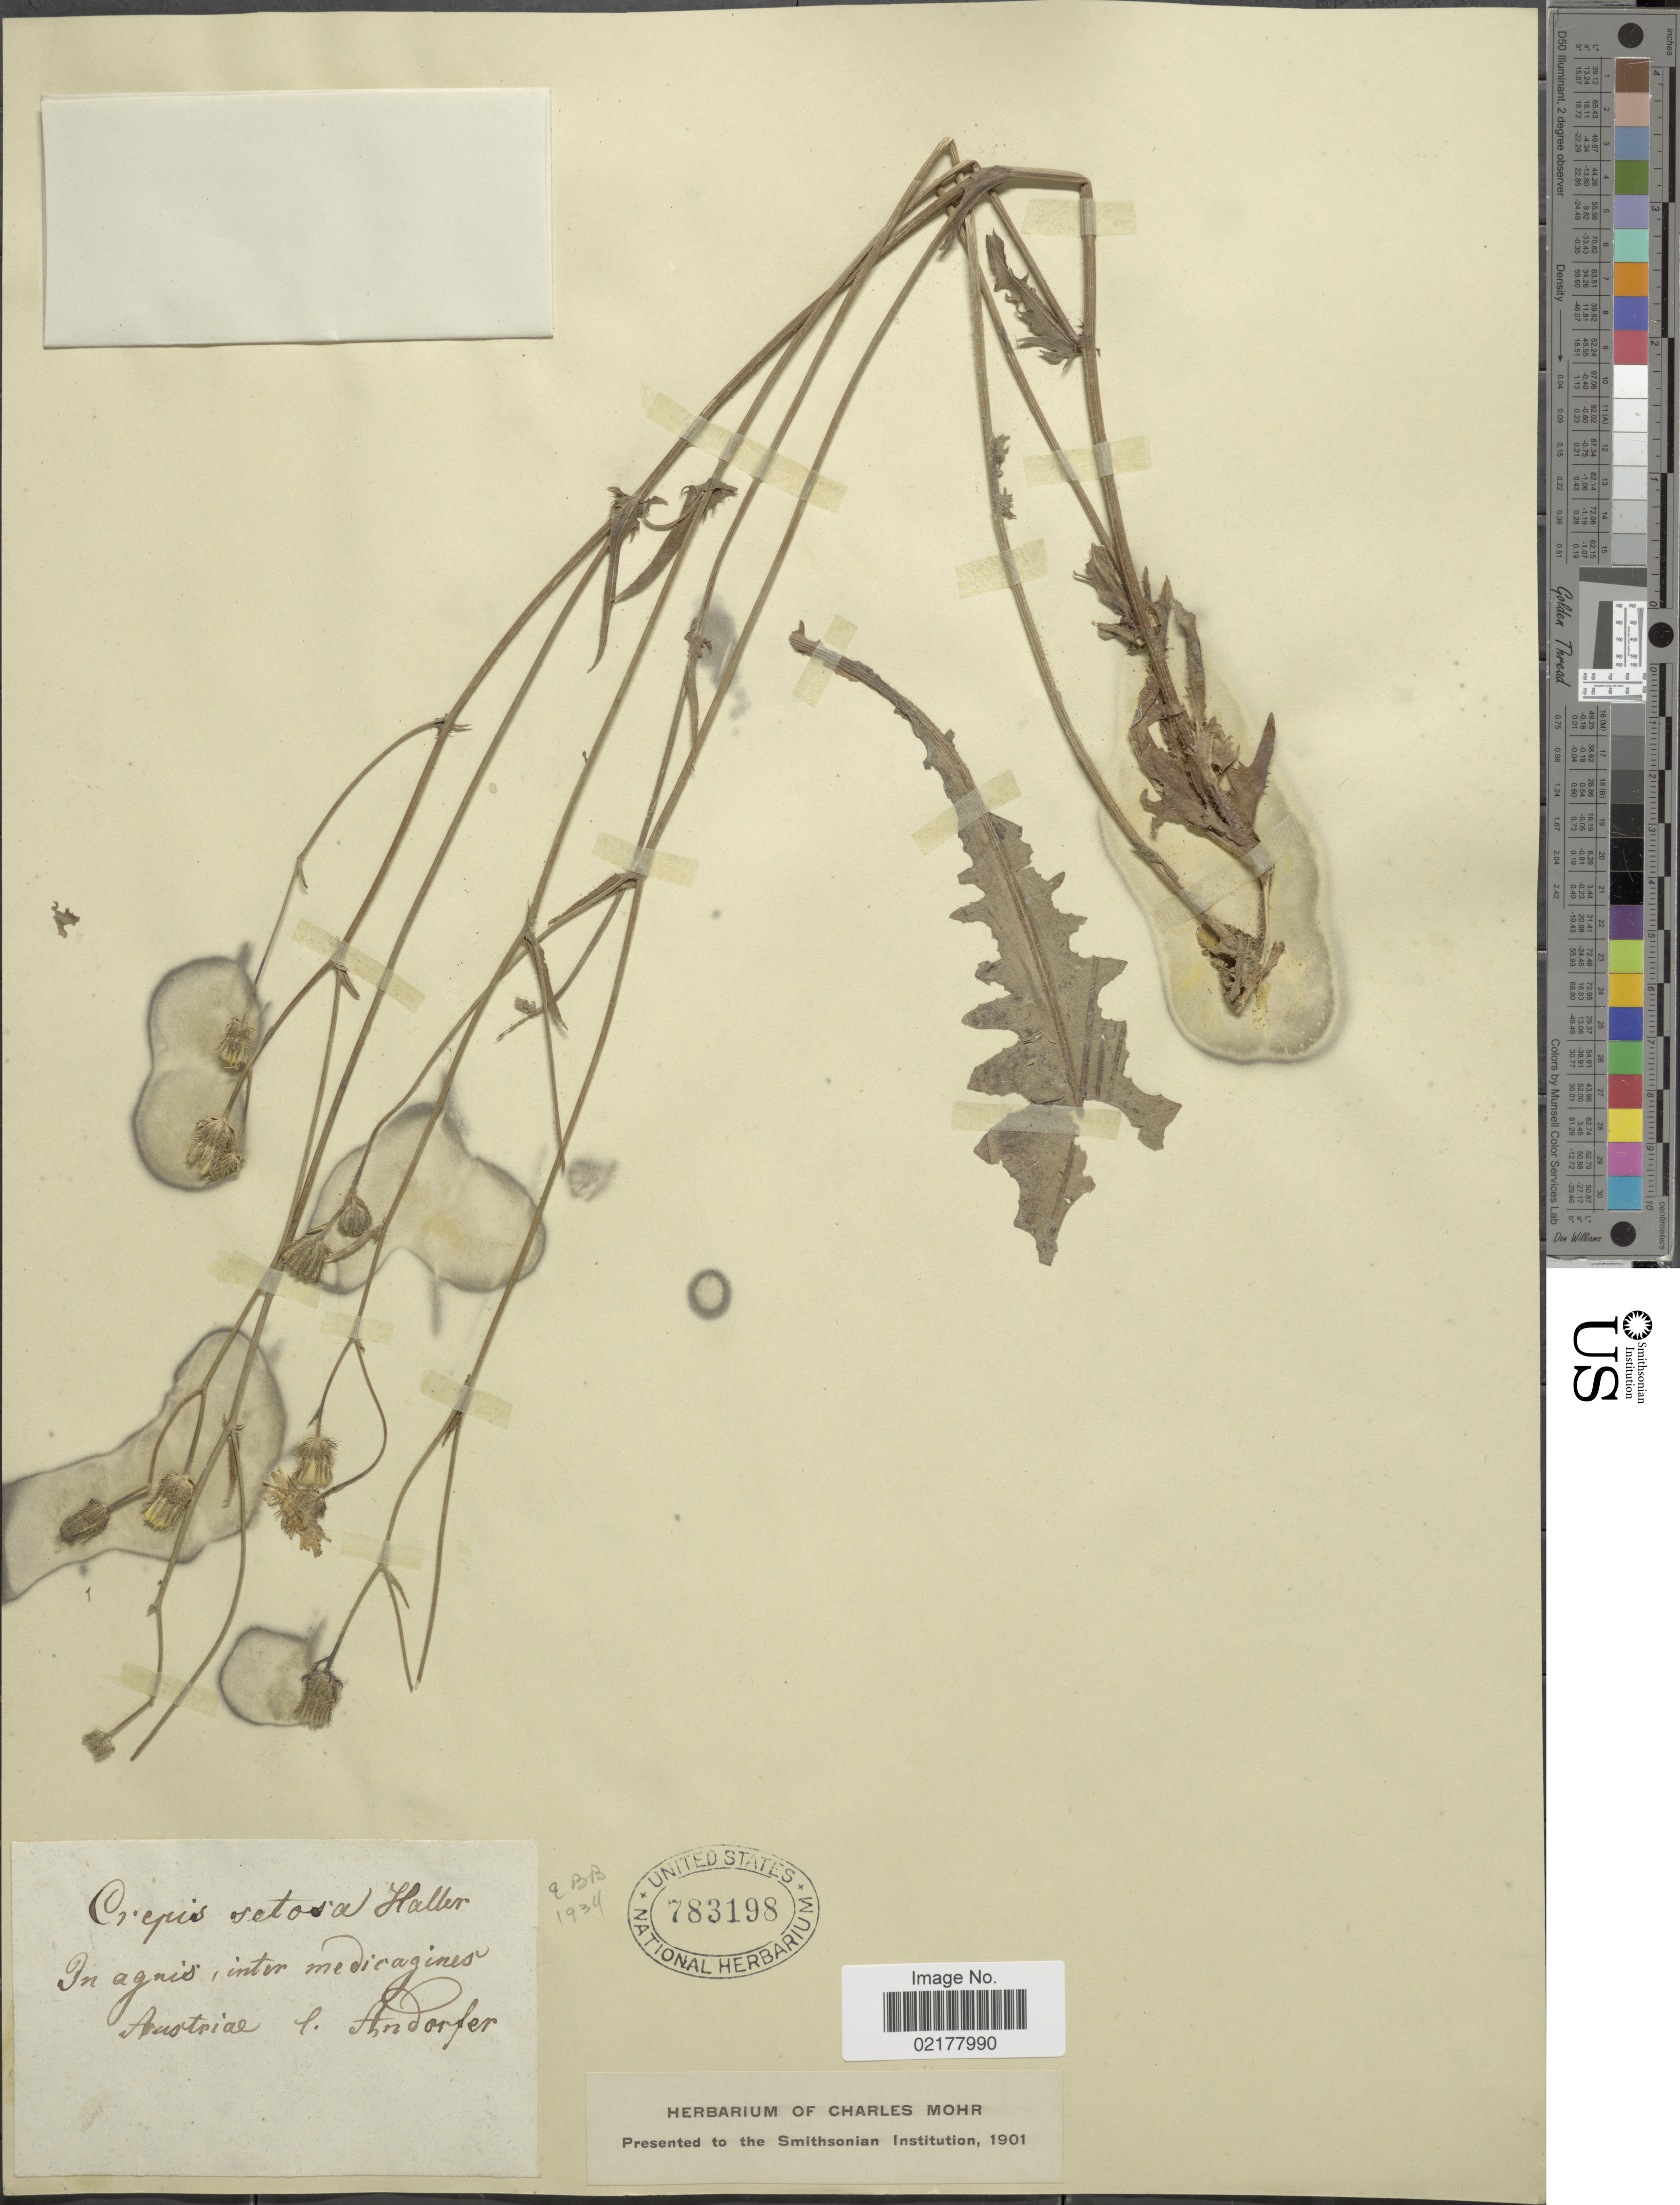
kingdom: Plantae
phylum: Tracheophyta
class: Magnoliopsida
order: Asterales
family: Asteraceae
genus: Crepis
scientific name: Crepis setosa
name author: Haller f.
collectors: -. Andorfer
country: Austria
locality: In agnis inter medieagines [interpreted] Austriae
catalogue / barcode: US 783198